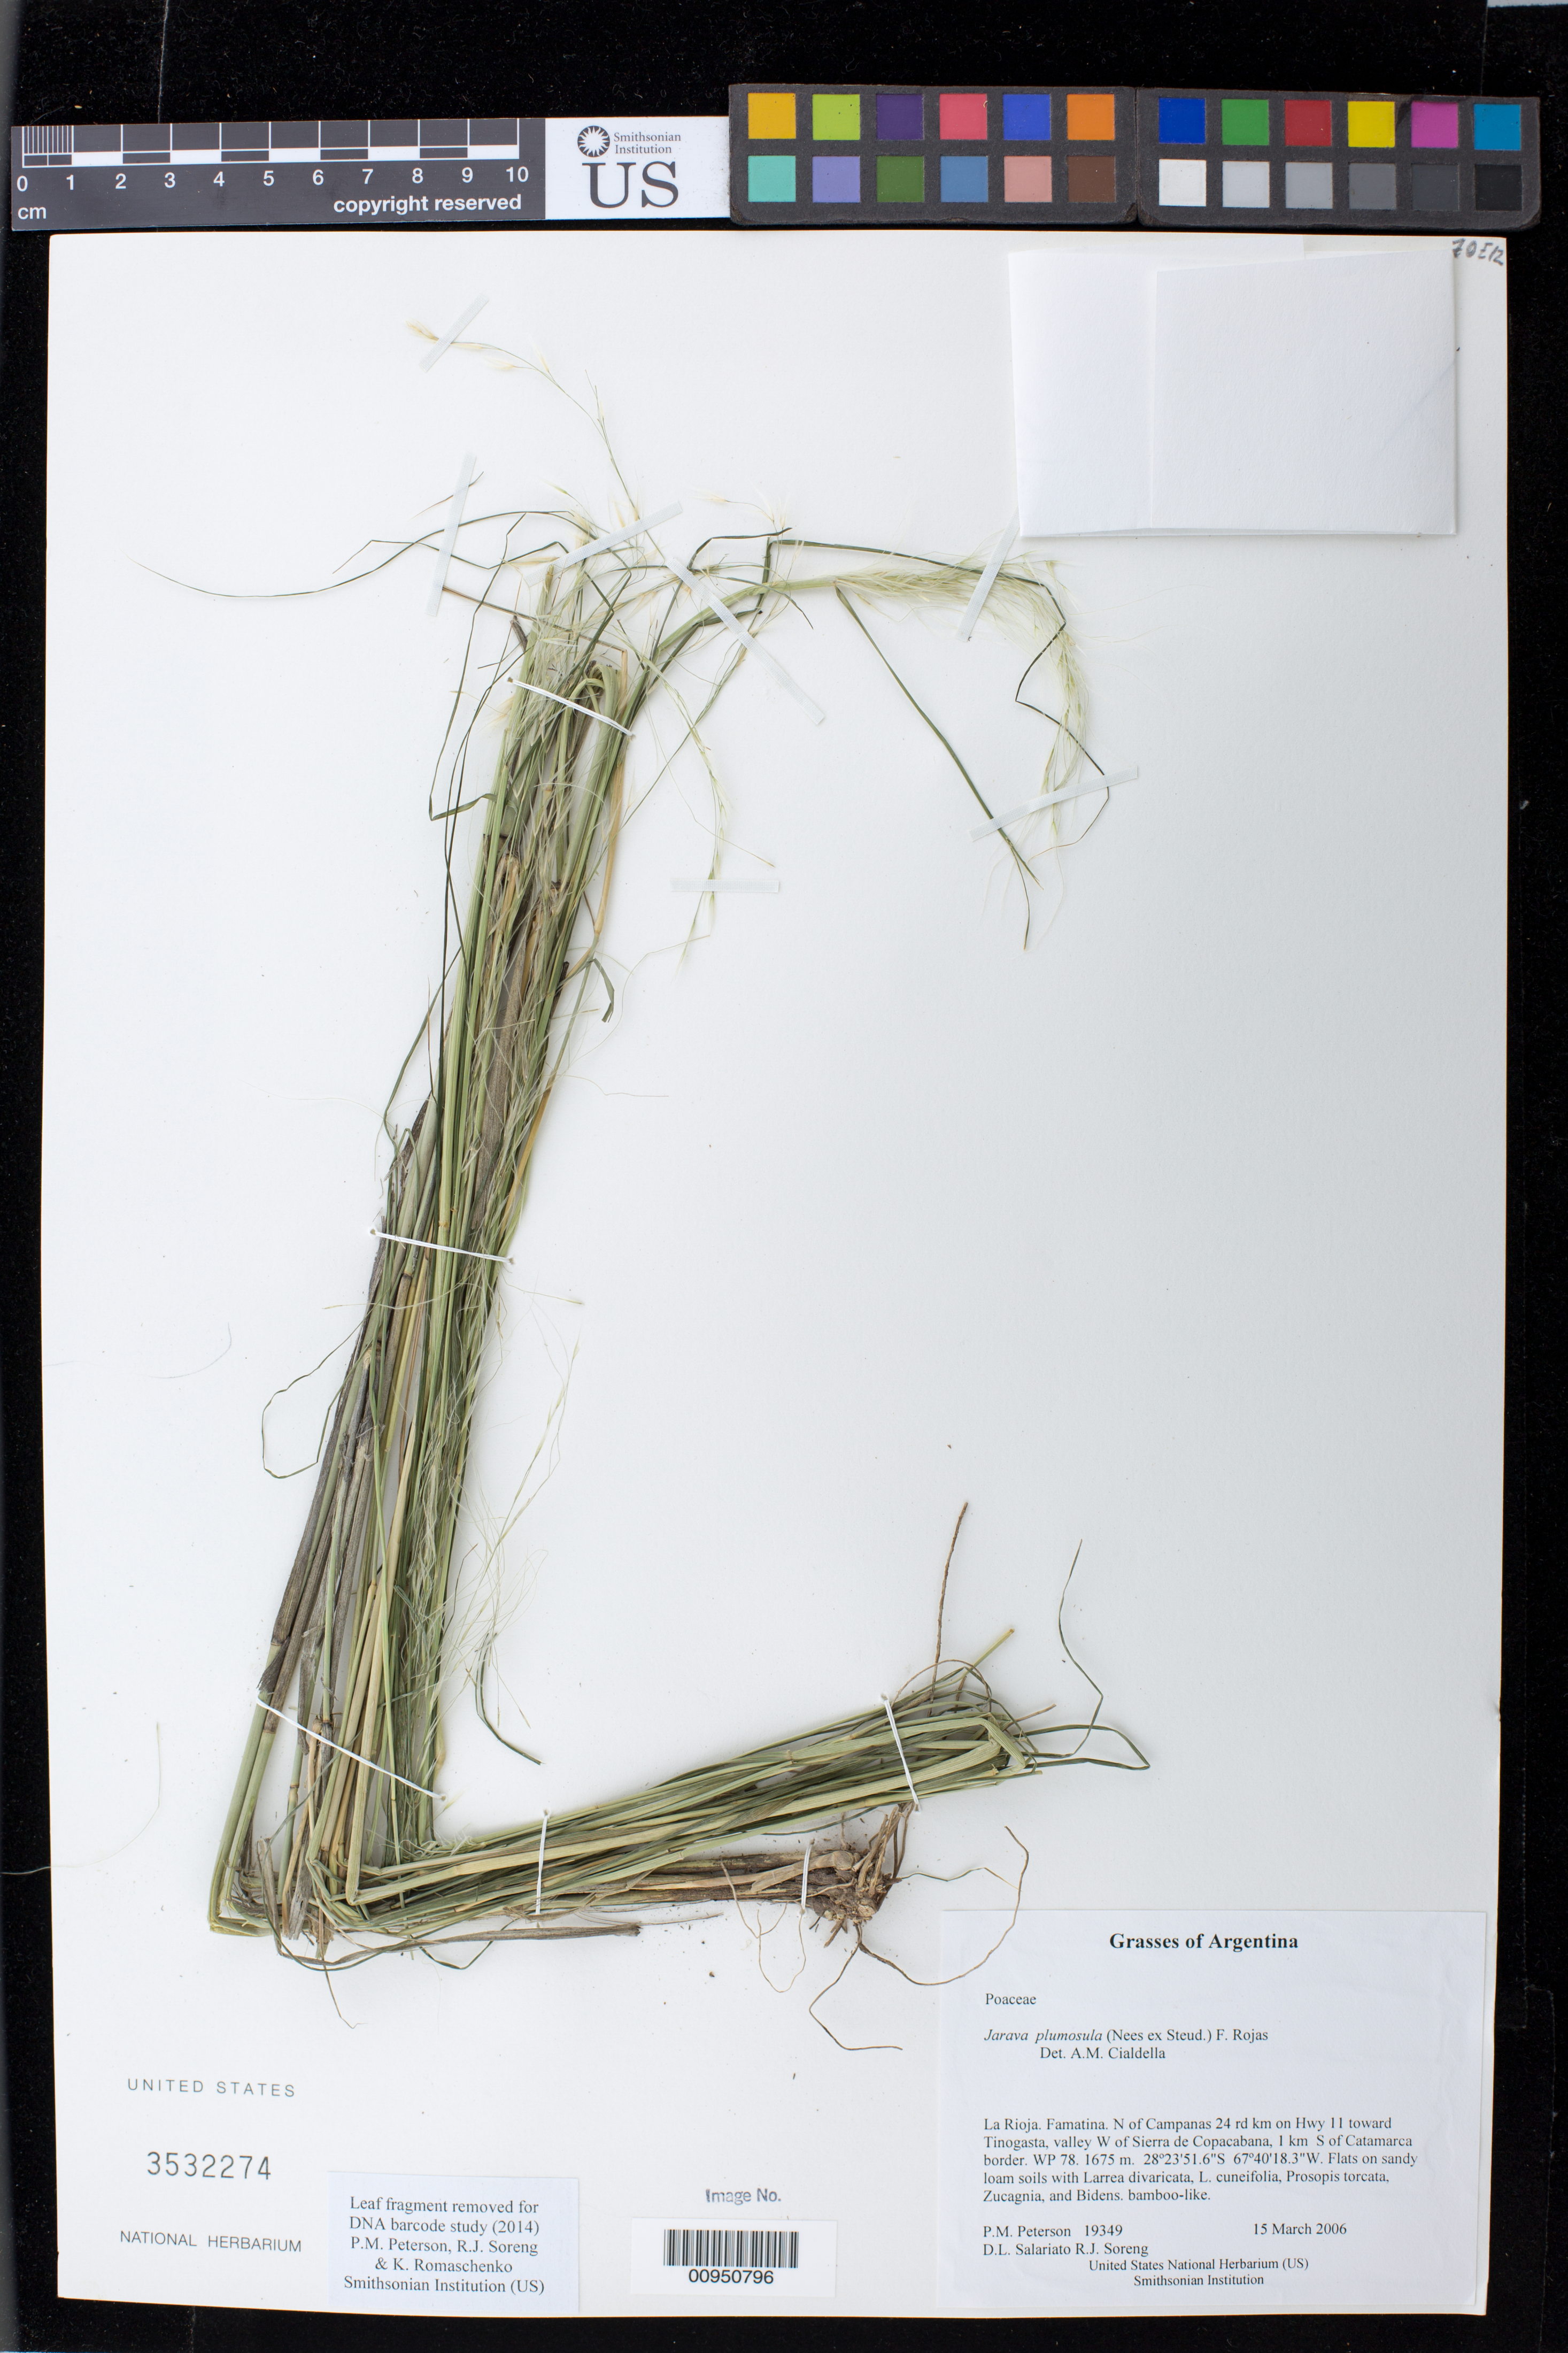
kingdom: Plantae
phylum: Tracheophyta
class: Liliopsida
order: Poales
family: Poaceae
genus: Jarava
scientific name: Jarava plumosa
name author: (Spreng.) S.W.L. Jacobs & J. Everett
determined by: Cialdella, A. M.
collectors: P. M. Peterson, R. J. Soreng, D. Salariato & A. Panizza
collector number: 19349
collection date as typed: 15 Mar 2006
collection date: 2006-03-15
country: Argentina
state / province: La Rioja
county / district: Famatina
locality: N of Campanas 24 rd km on Hwy 11 toward Tinogasta, valley W of Sierra de Copacabana, 1 km S of Catamarca border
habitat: Flats on sandy loam soils with Larrea divaricata, L. cuneifolia, Prosopis torcata, Zucagnia, and Bidens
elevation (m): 1675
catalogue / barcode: US 3532274